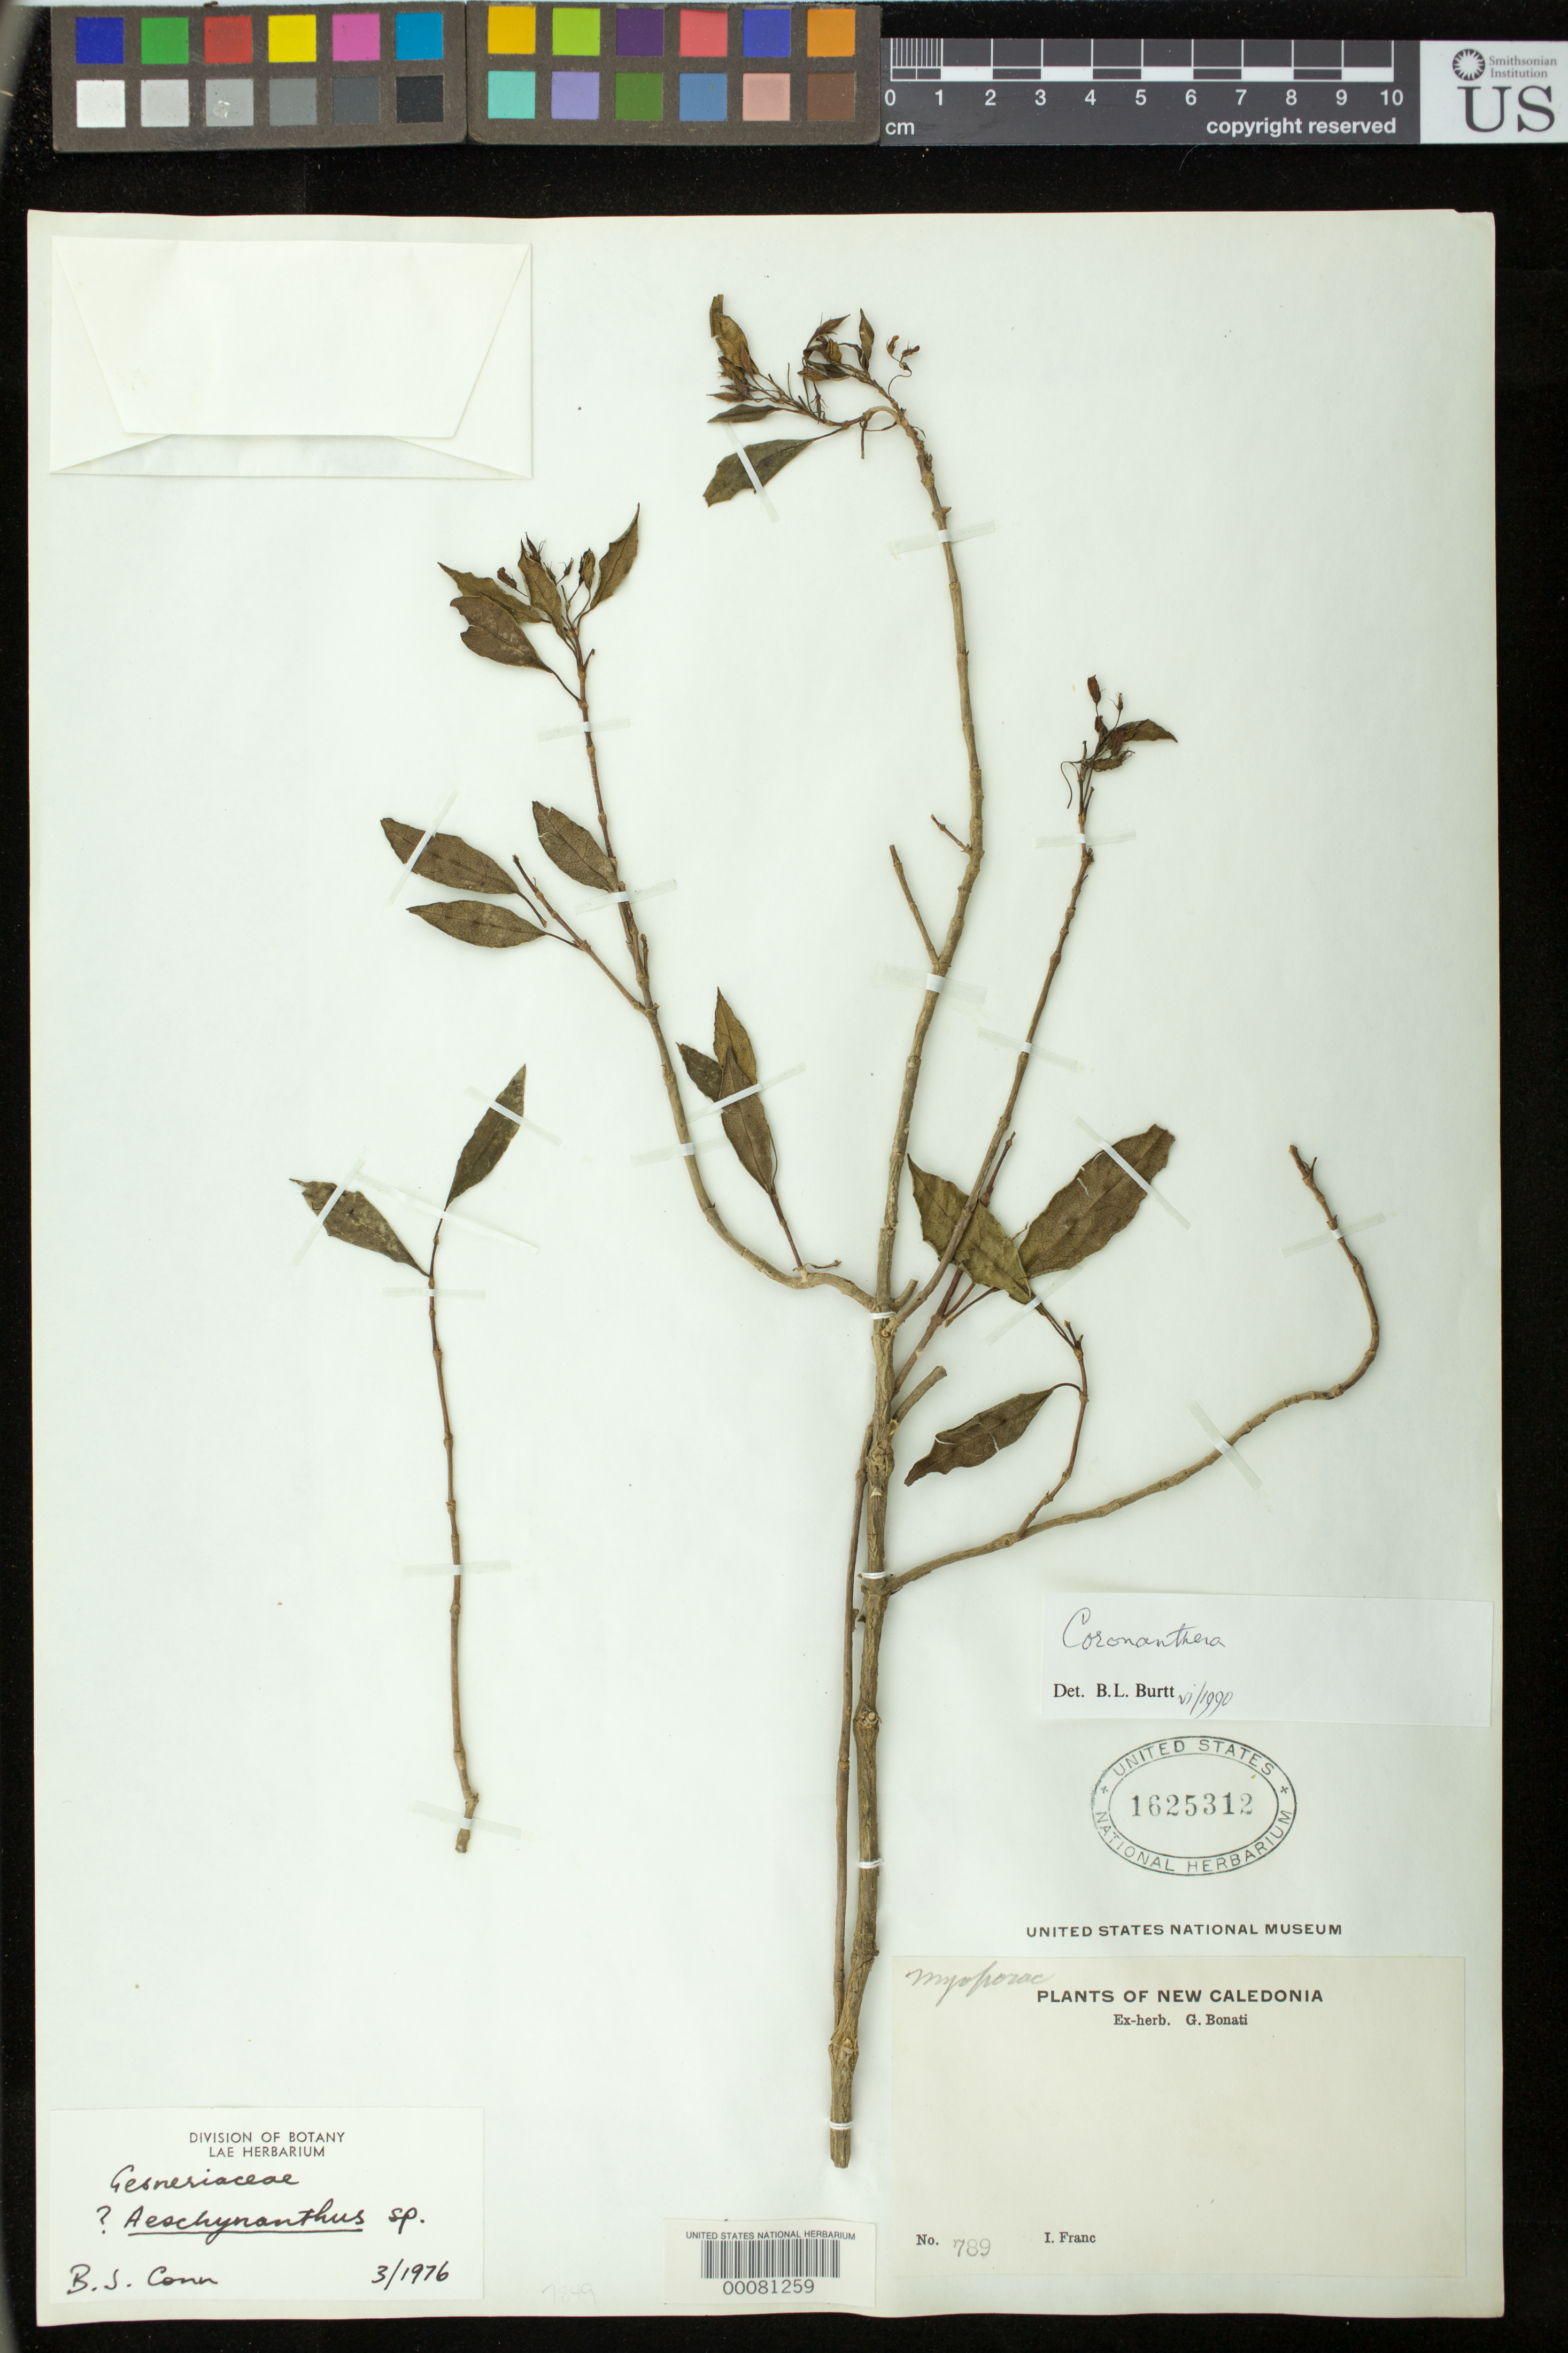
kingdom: Plantae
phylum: Tracheophyta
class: Magnoliopsida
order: Lamiales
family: Gesneriaceae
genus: Coronanthera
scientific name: Coronanthera sp.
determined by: Burtt, B. L.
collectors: I. Franc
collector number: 789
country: New Caledonia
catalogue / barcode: US 1625312